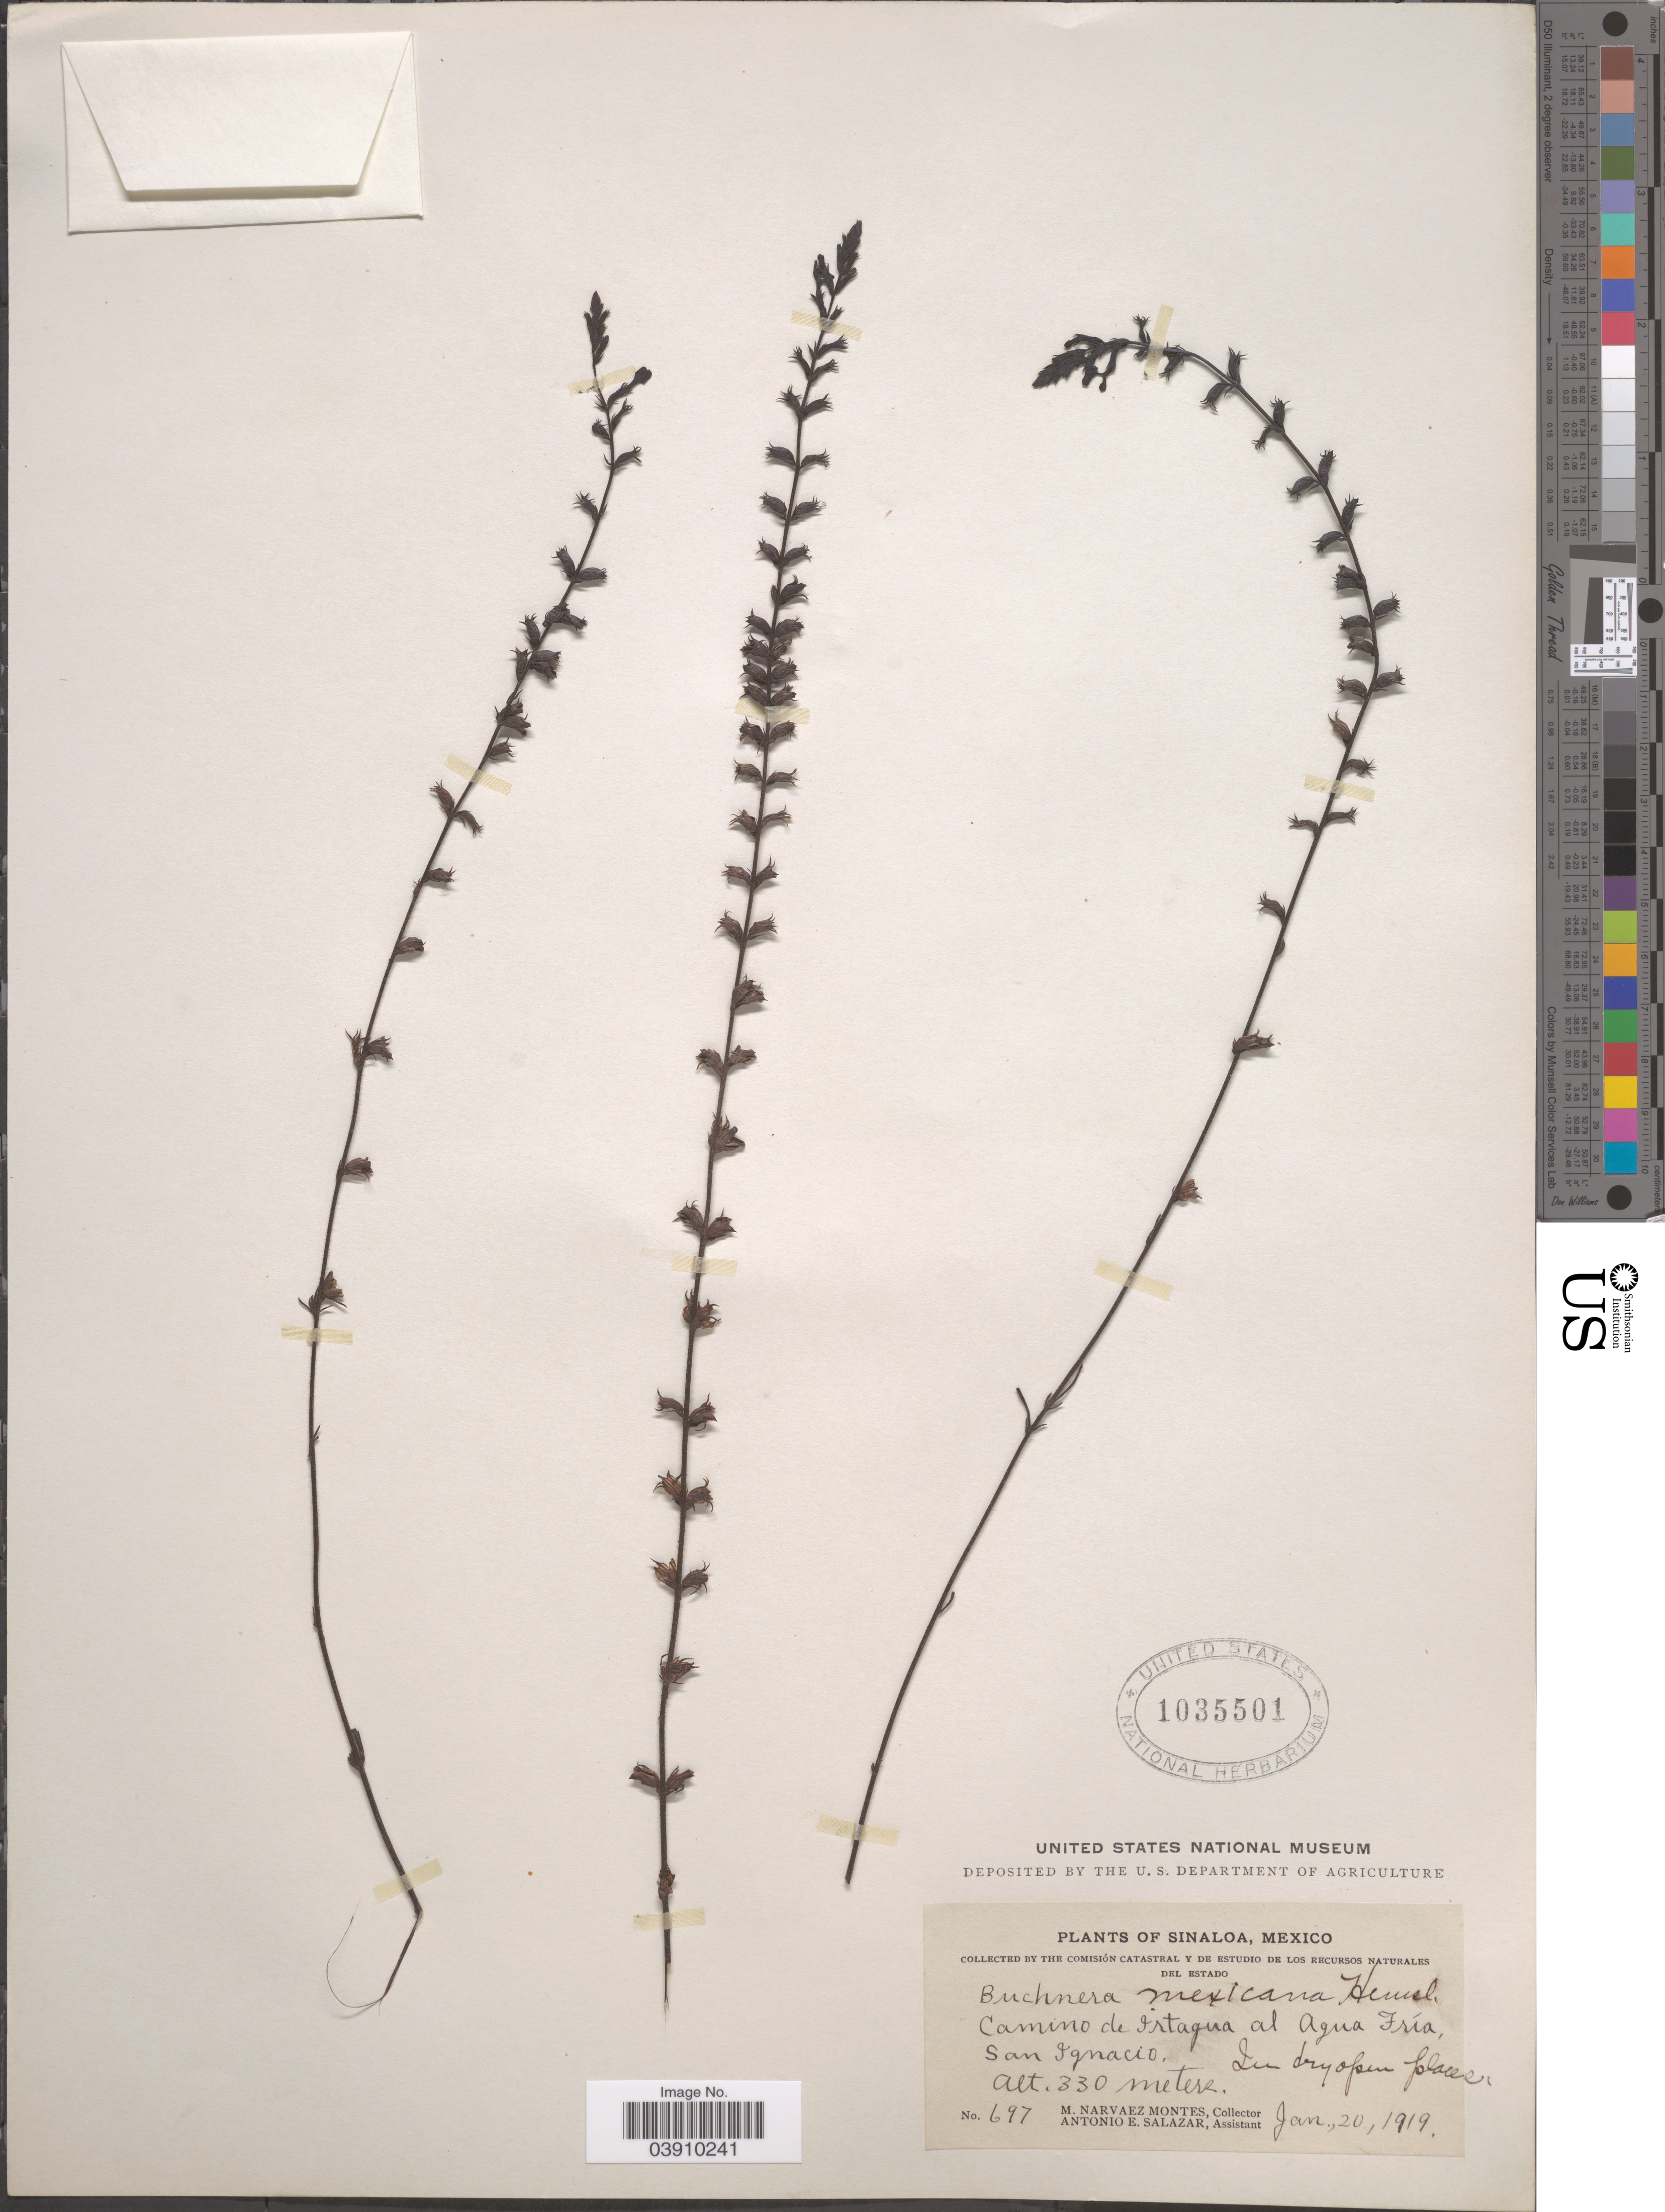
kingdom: Plantae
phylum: Tracheophyta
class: Magnoliopsida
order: Lamiales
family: Orobanchaceae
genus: Buchnera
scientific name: Buchnera pusilla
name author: Kunth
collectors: M. Narvaez-Montes & A. E. Salazar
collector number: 697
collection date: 1919-01-20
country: Mexico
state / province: Sinaloa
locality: Camino de Ixtagua al Agua Fría, San Ignacio.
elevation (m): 330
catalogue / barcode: US 1035501